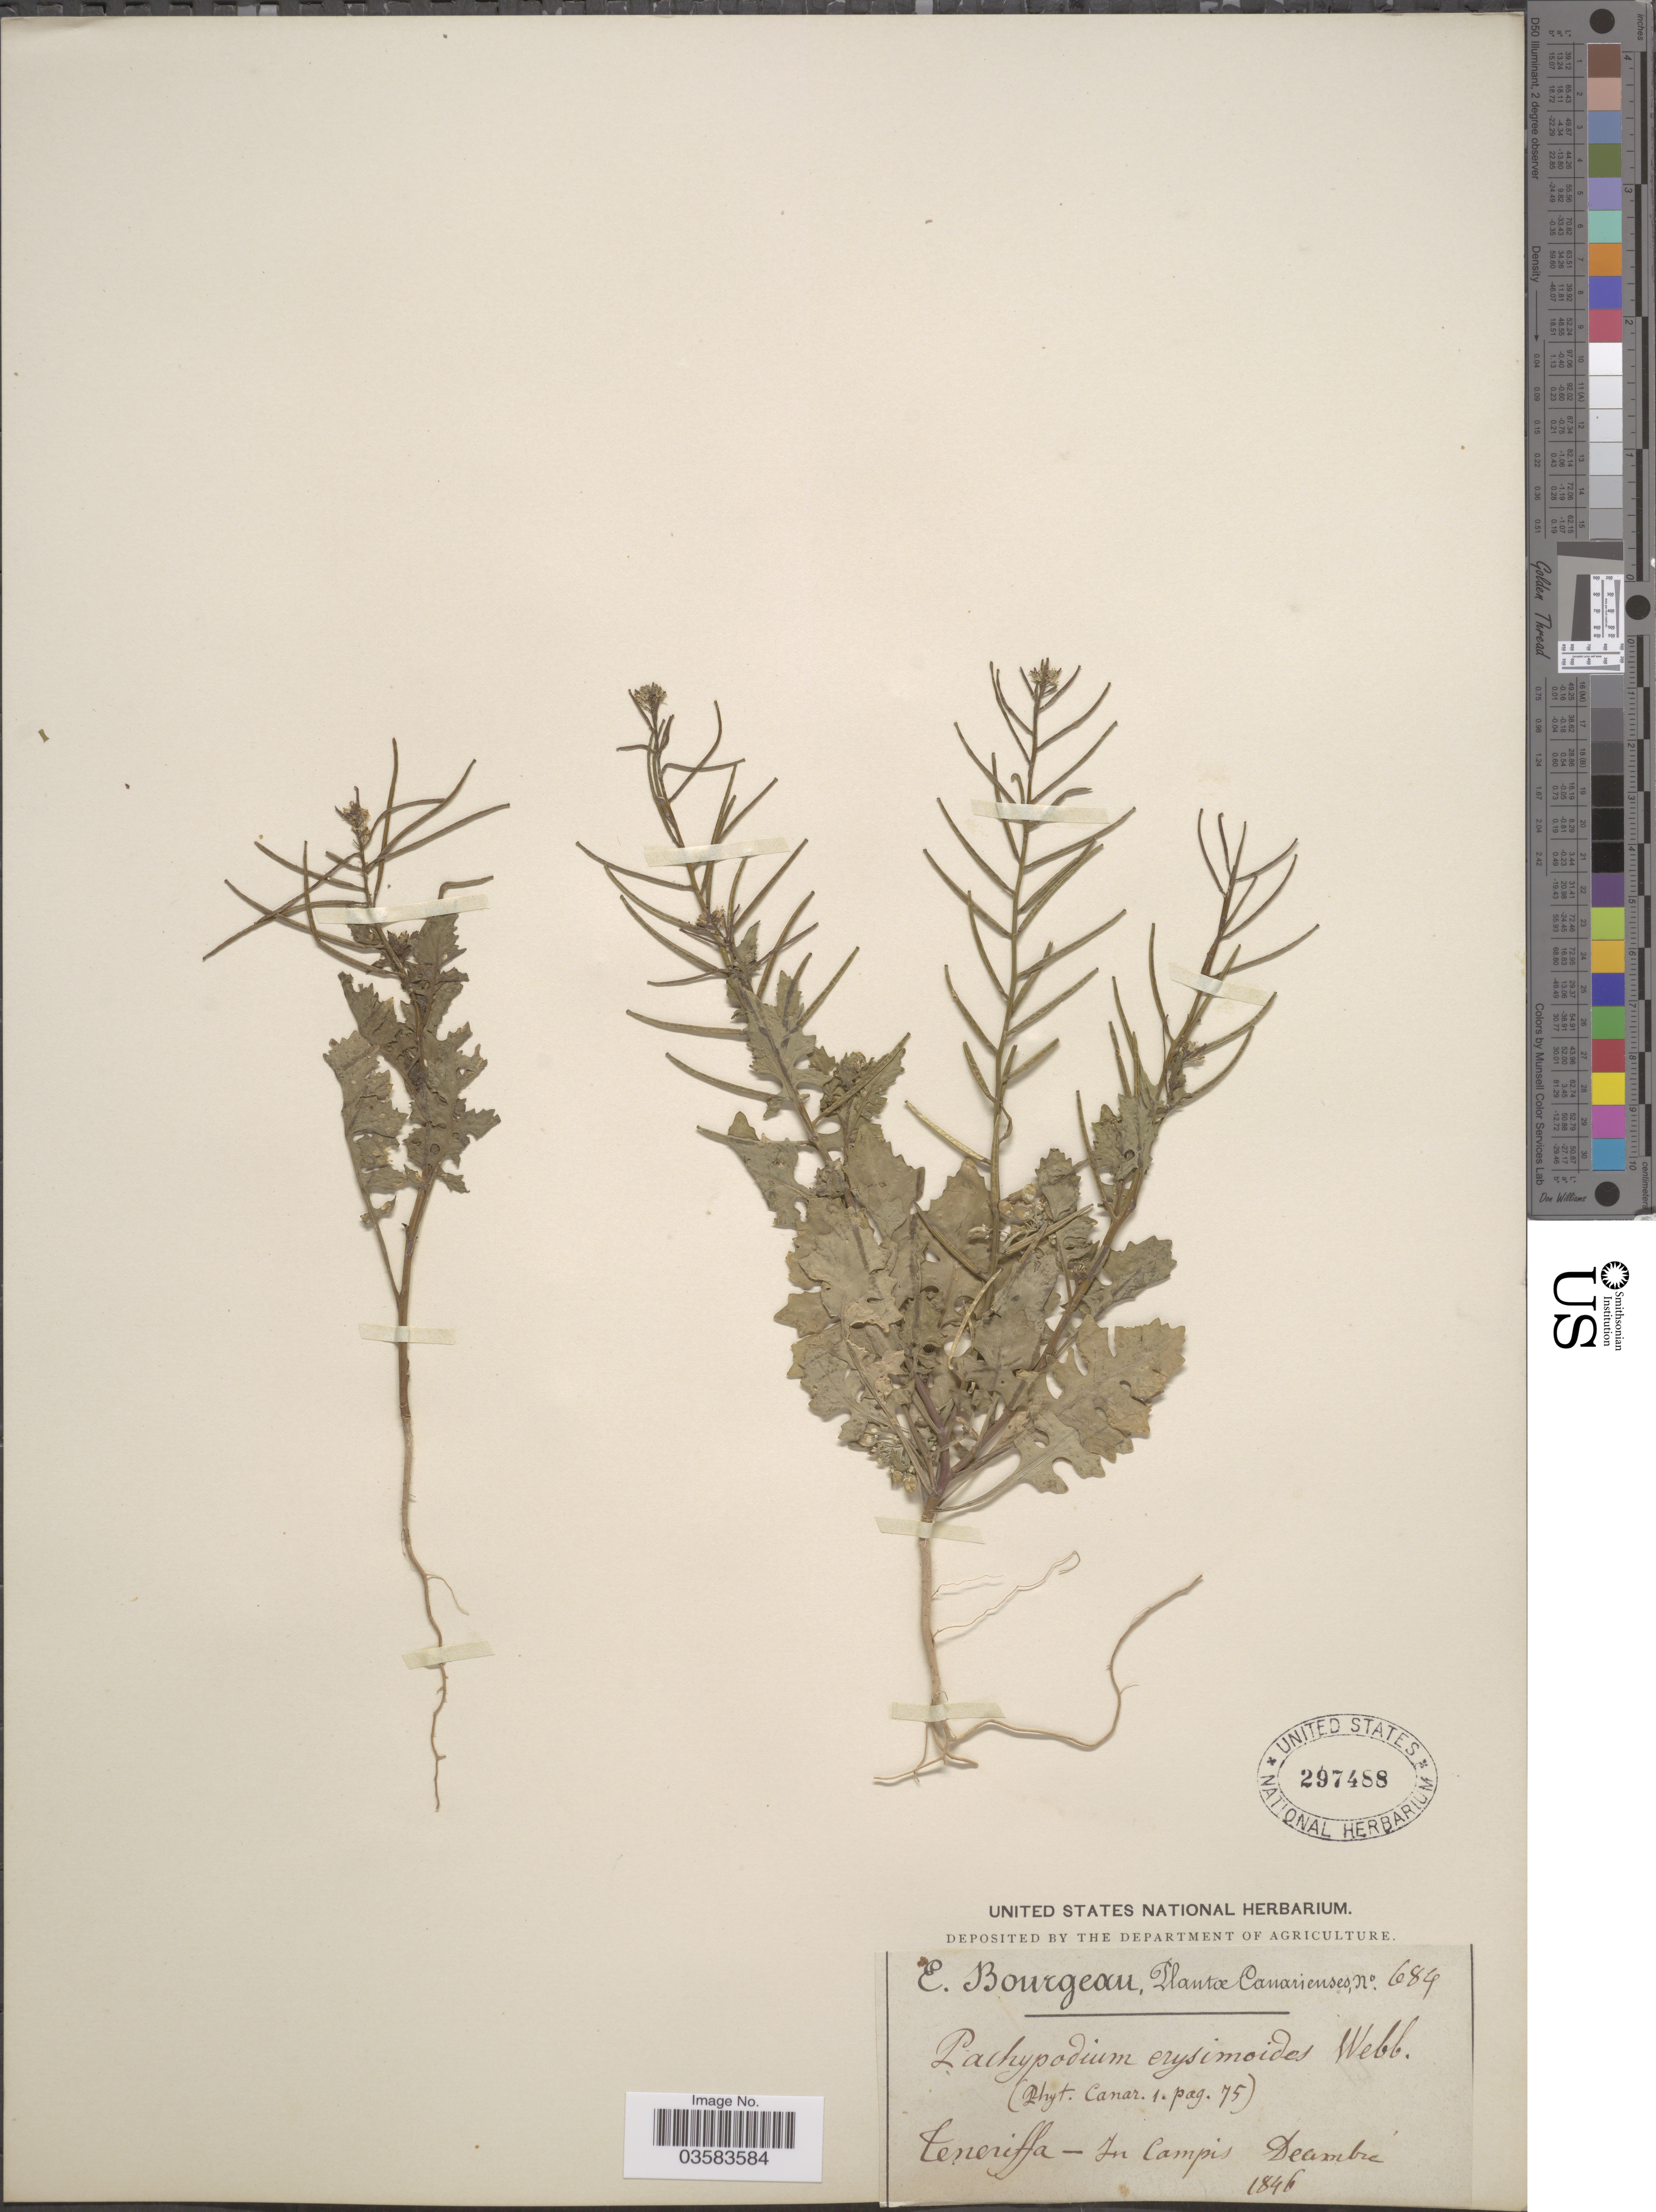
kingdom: Plantae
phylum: Tracheophyta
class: Magnoliopsida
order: Brassicales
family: Brassicaceae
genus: Sisymbrium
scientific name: Sisymbrium erysimoides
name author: Desf.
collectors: E. Bourgeau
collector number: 684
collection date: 1846-12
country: Spain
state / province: Canarias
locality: Canarienses. Teneriffa - In Campis.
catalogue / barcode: US 297488